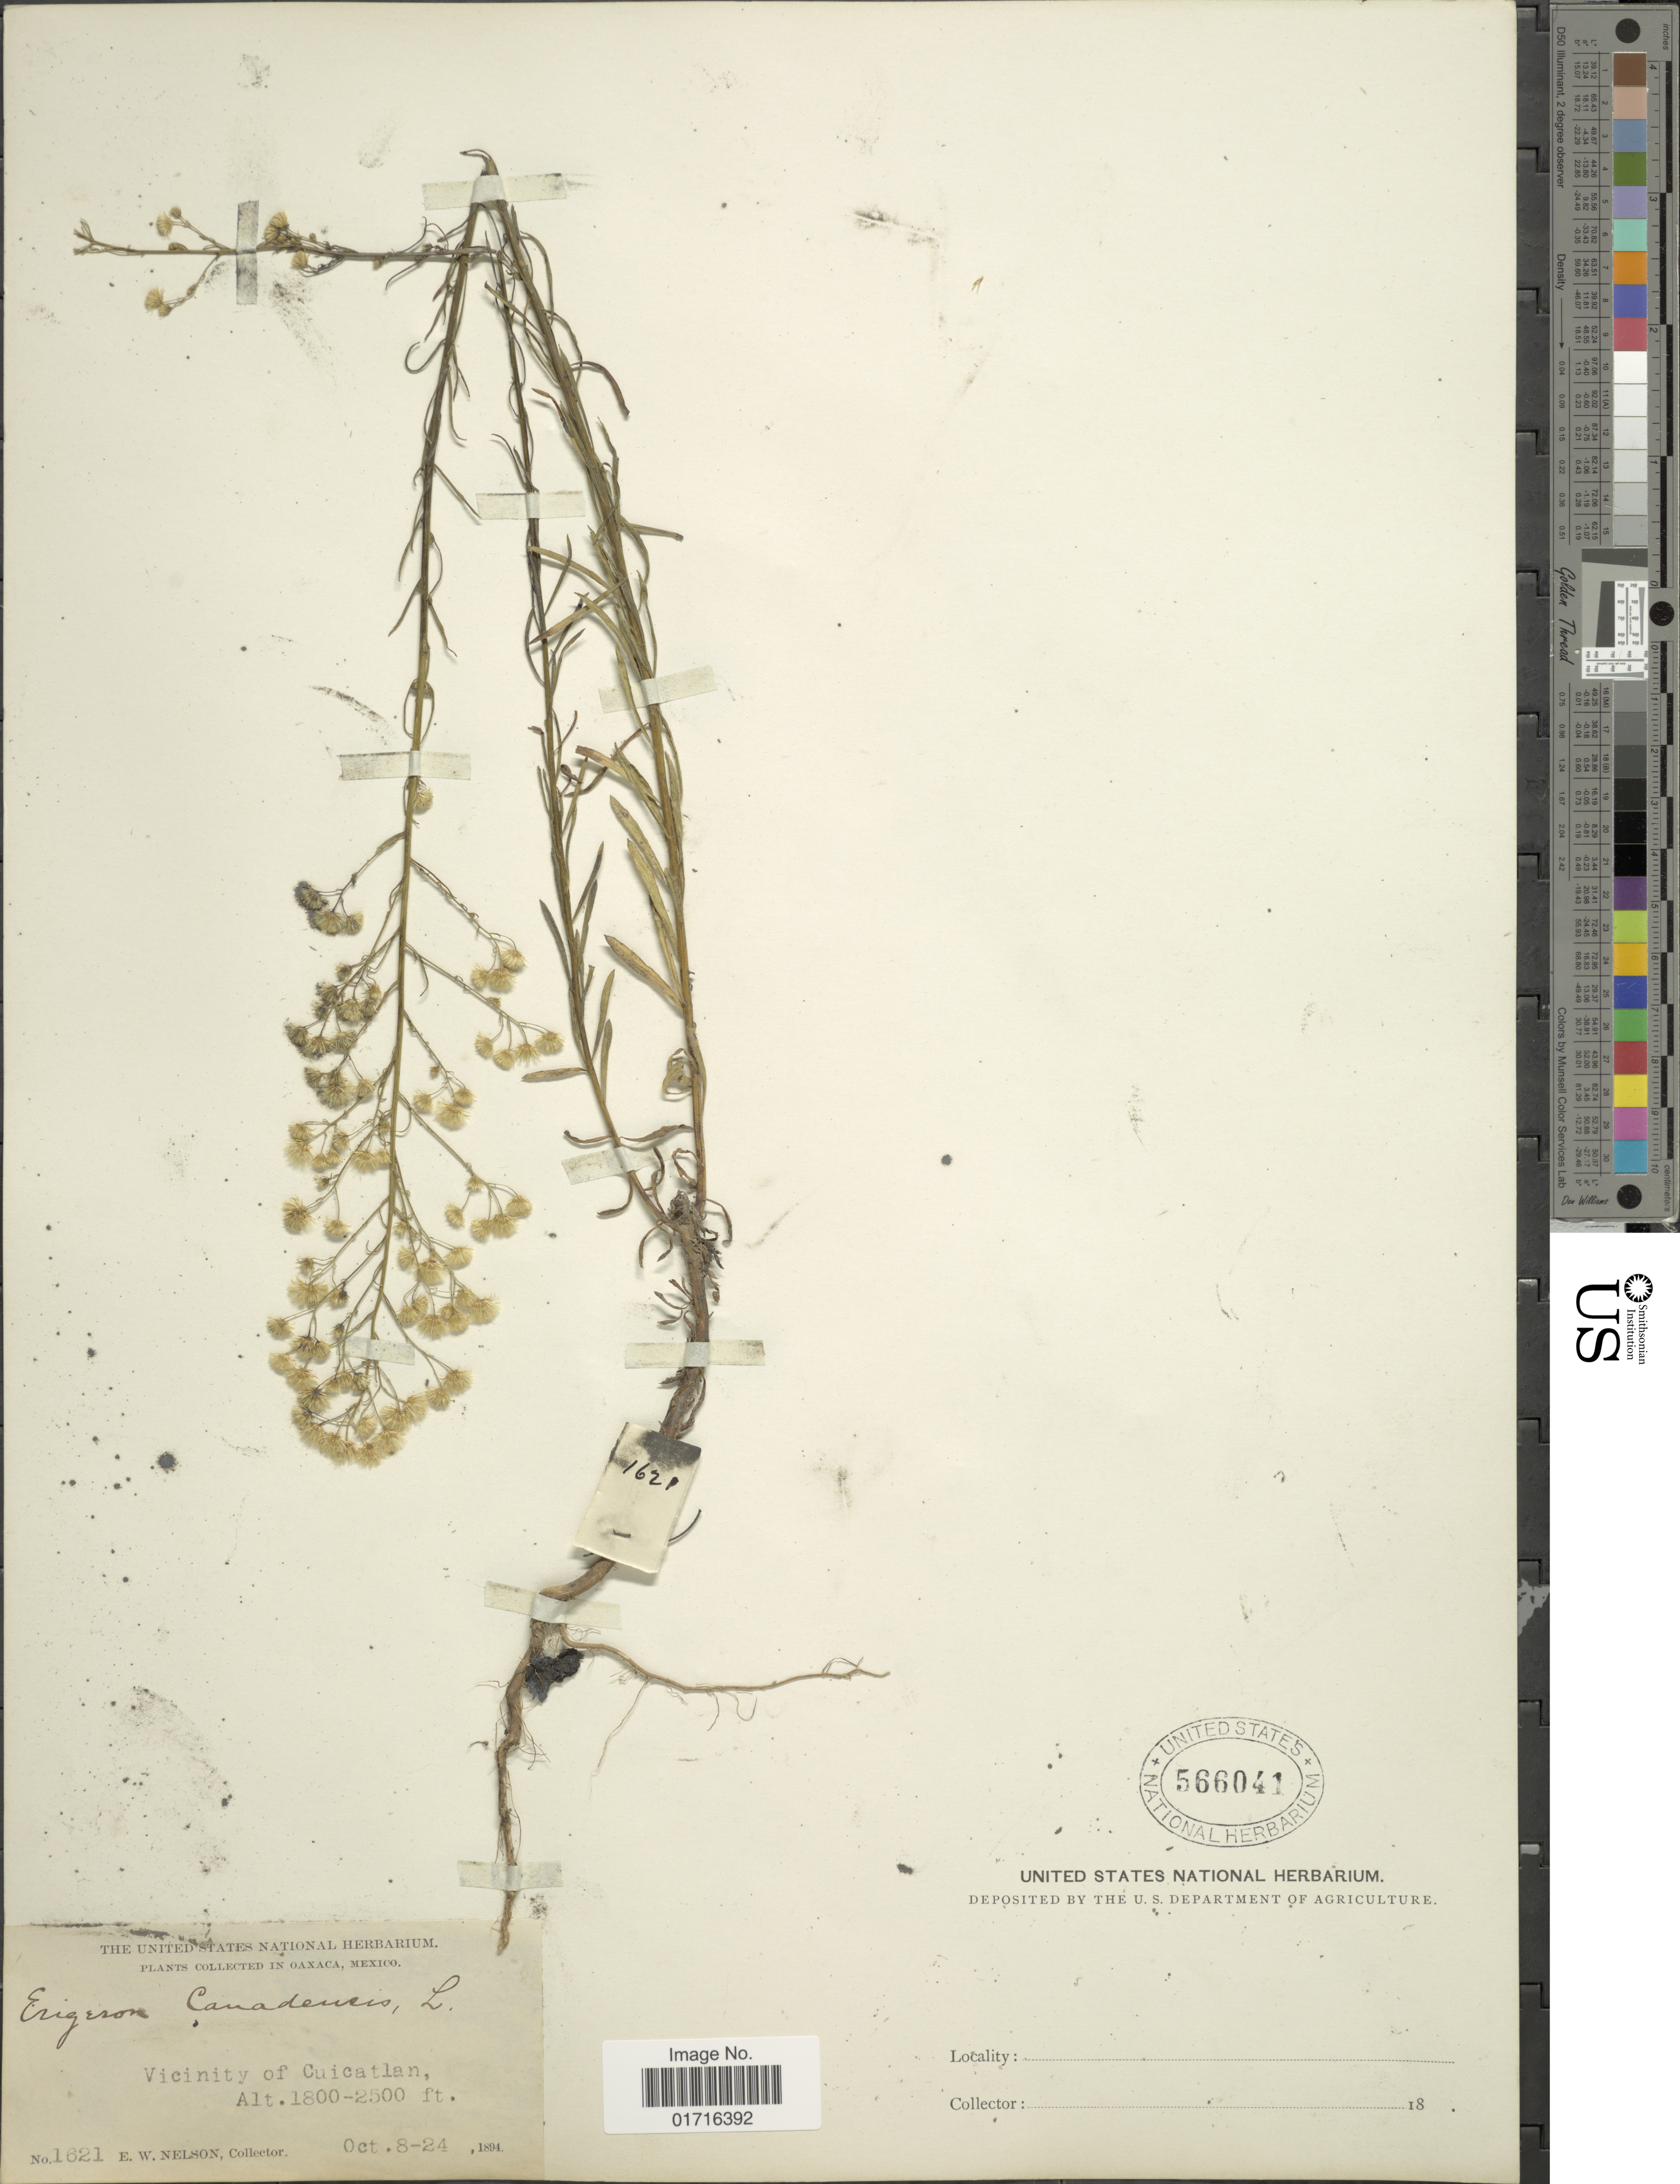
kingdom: Plantae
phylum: Tracheophyta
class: Magnoliopsida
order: Asterales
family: Asteraceae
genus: Conyza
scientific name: Conyza canadensis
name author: (L.) Cronq.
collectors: E. W. Nelson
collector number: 1621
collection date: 1894-10-08/1894-10-24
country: Mexico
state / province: Oaxaca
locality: Vicinity of Cuicatlan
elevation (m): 549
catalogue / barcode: US 566041